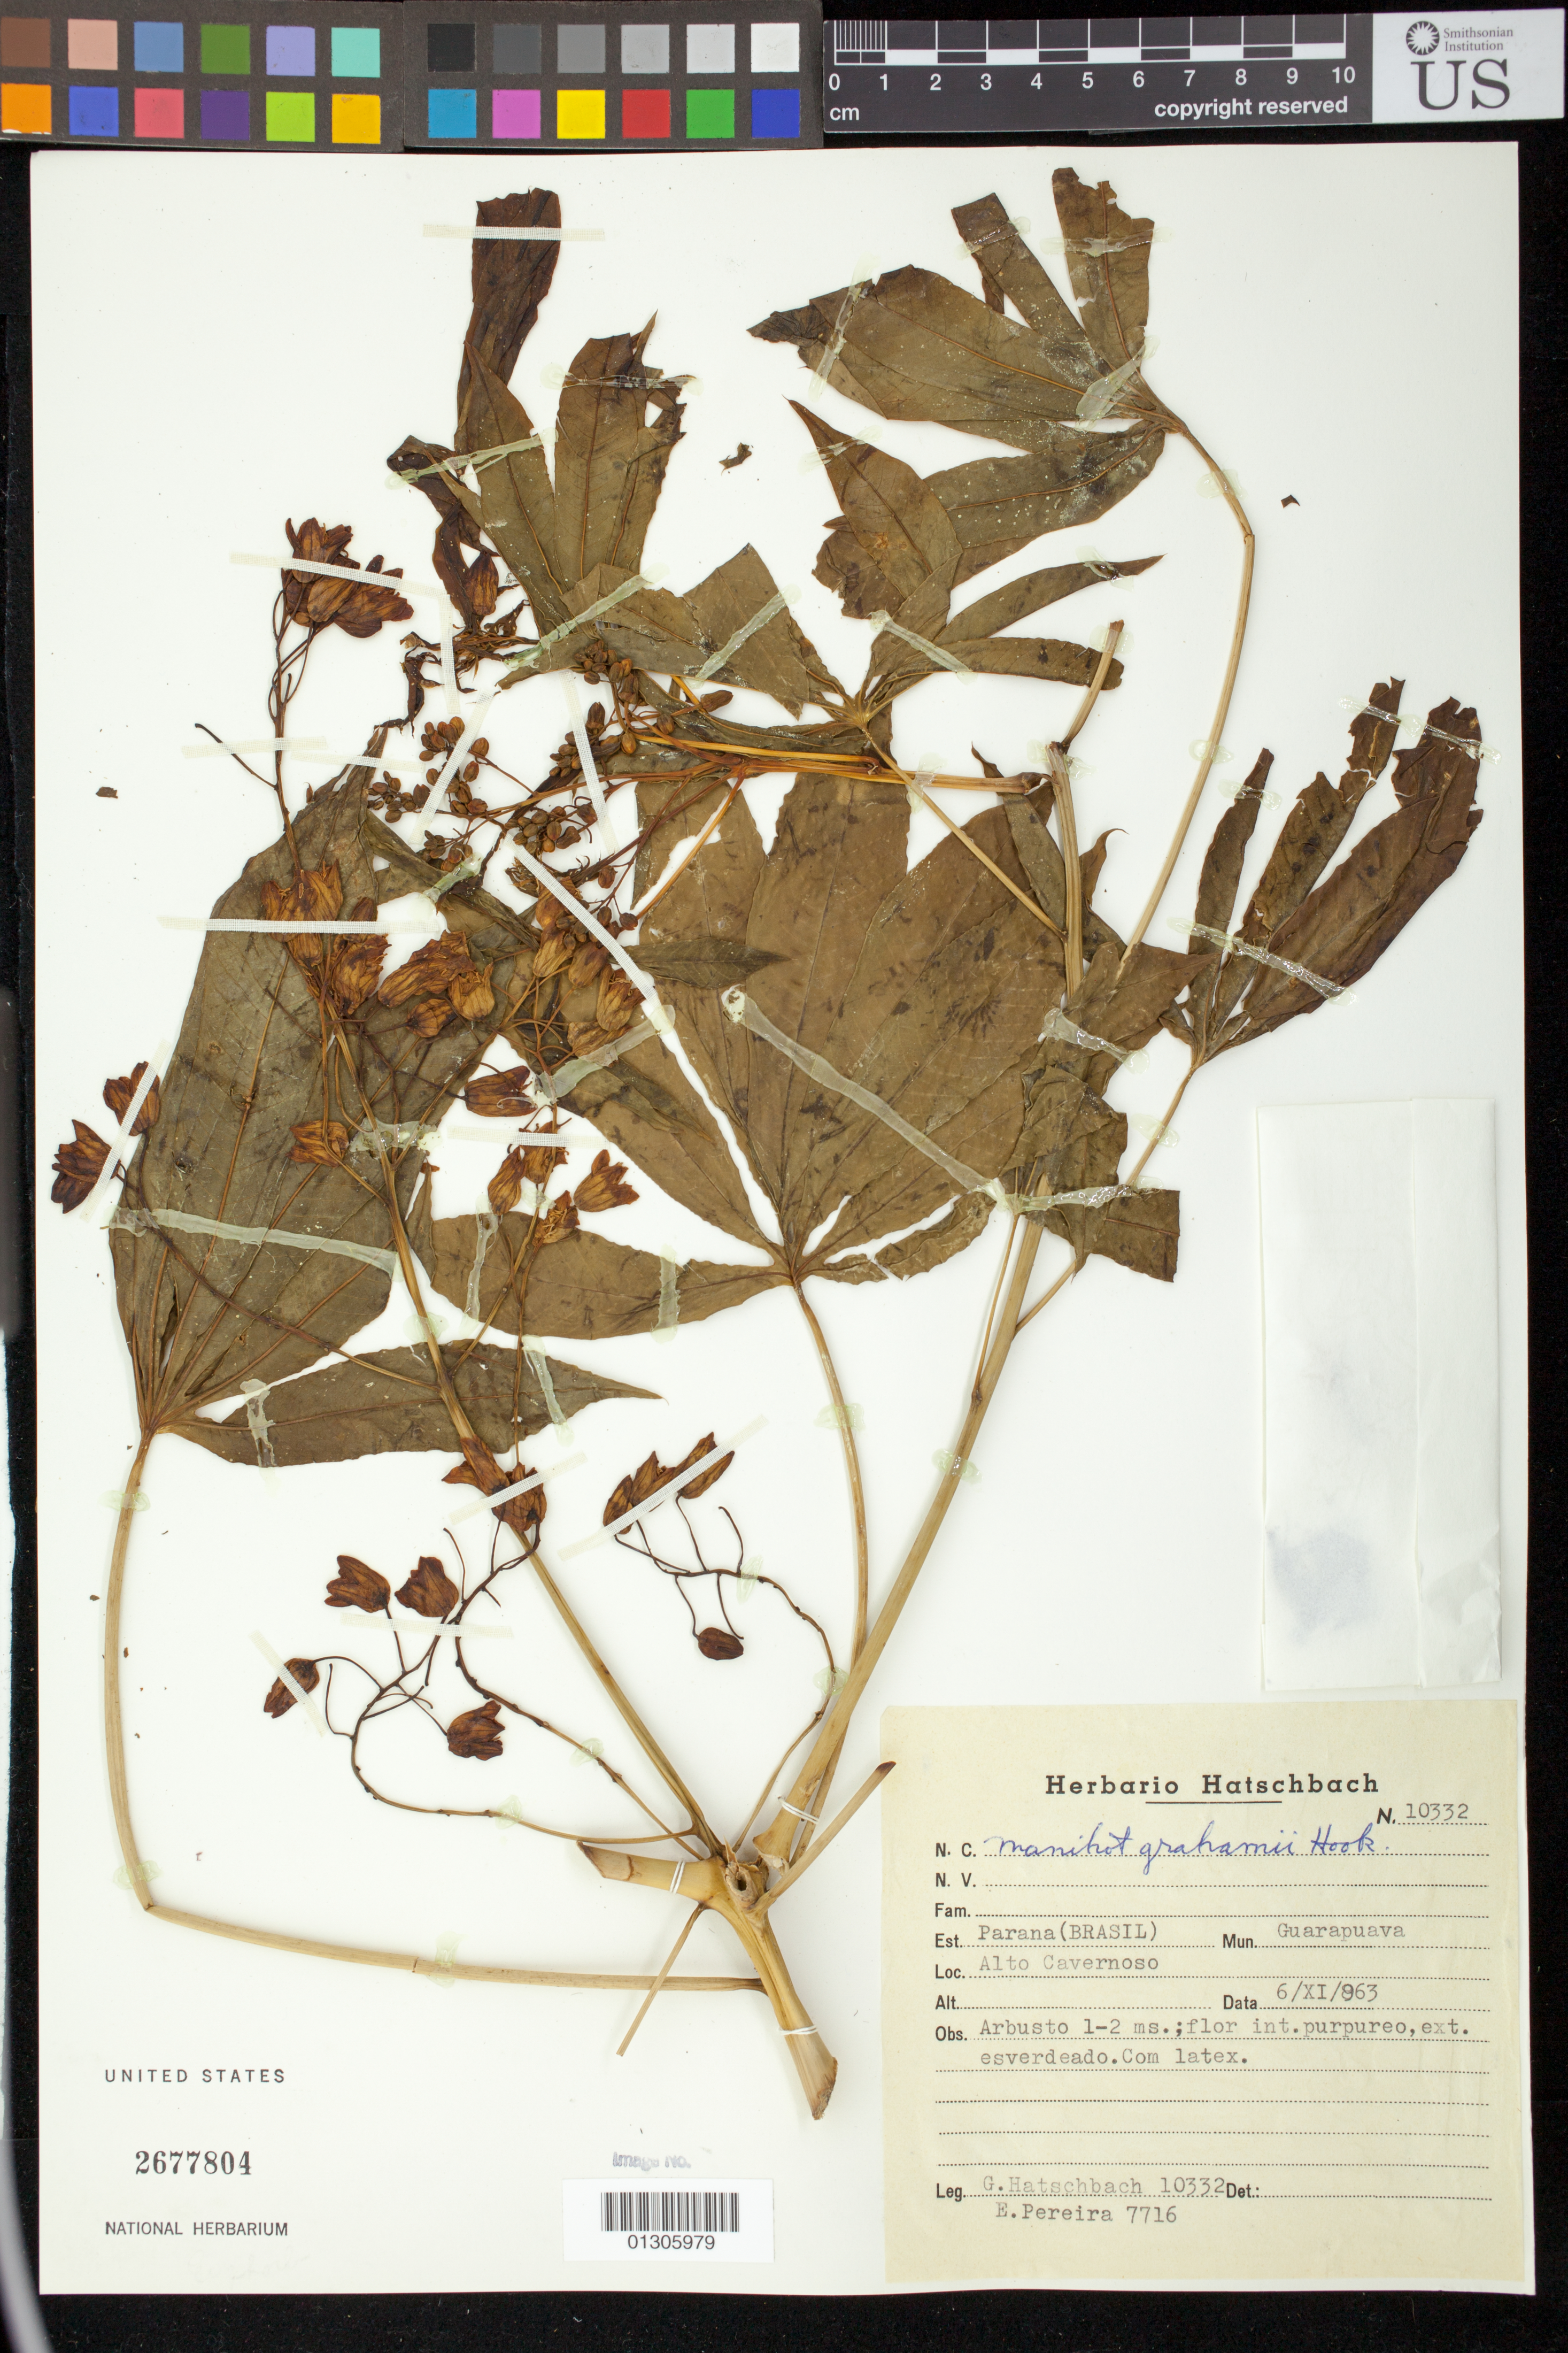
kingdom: Plantae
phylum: Tracheophyta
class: Magnoliopsida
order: Malpighiales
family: Euphorbiaceae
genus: Manihot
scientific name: Manihot guaranitica subsp. guaranitica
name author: Chodat & Hassl.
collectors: G. Hatschbach & E. Pereira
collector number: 10332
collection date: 1963-06-11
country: Brazil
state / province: Paraná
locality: Mun. Guarapuava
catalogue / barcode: US 2677804